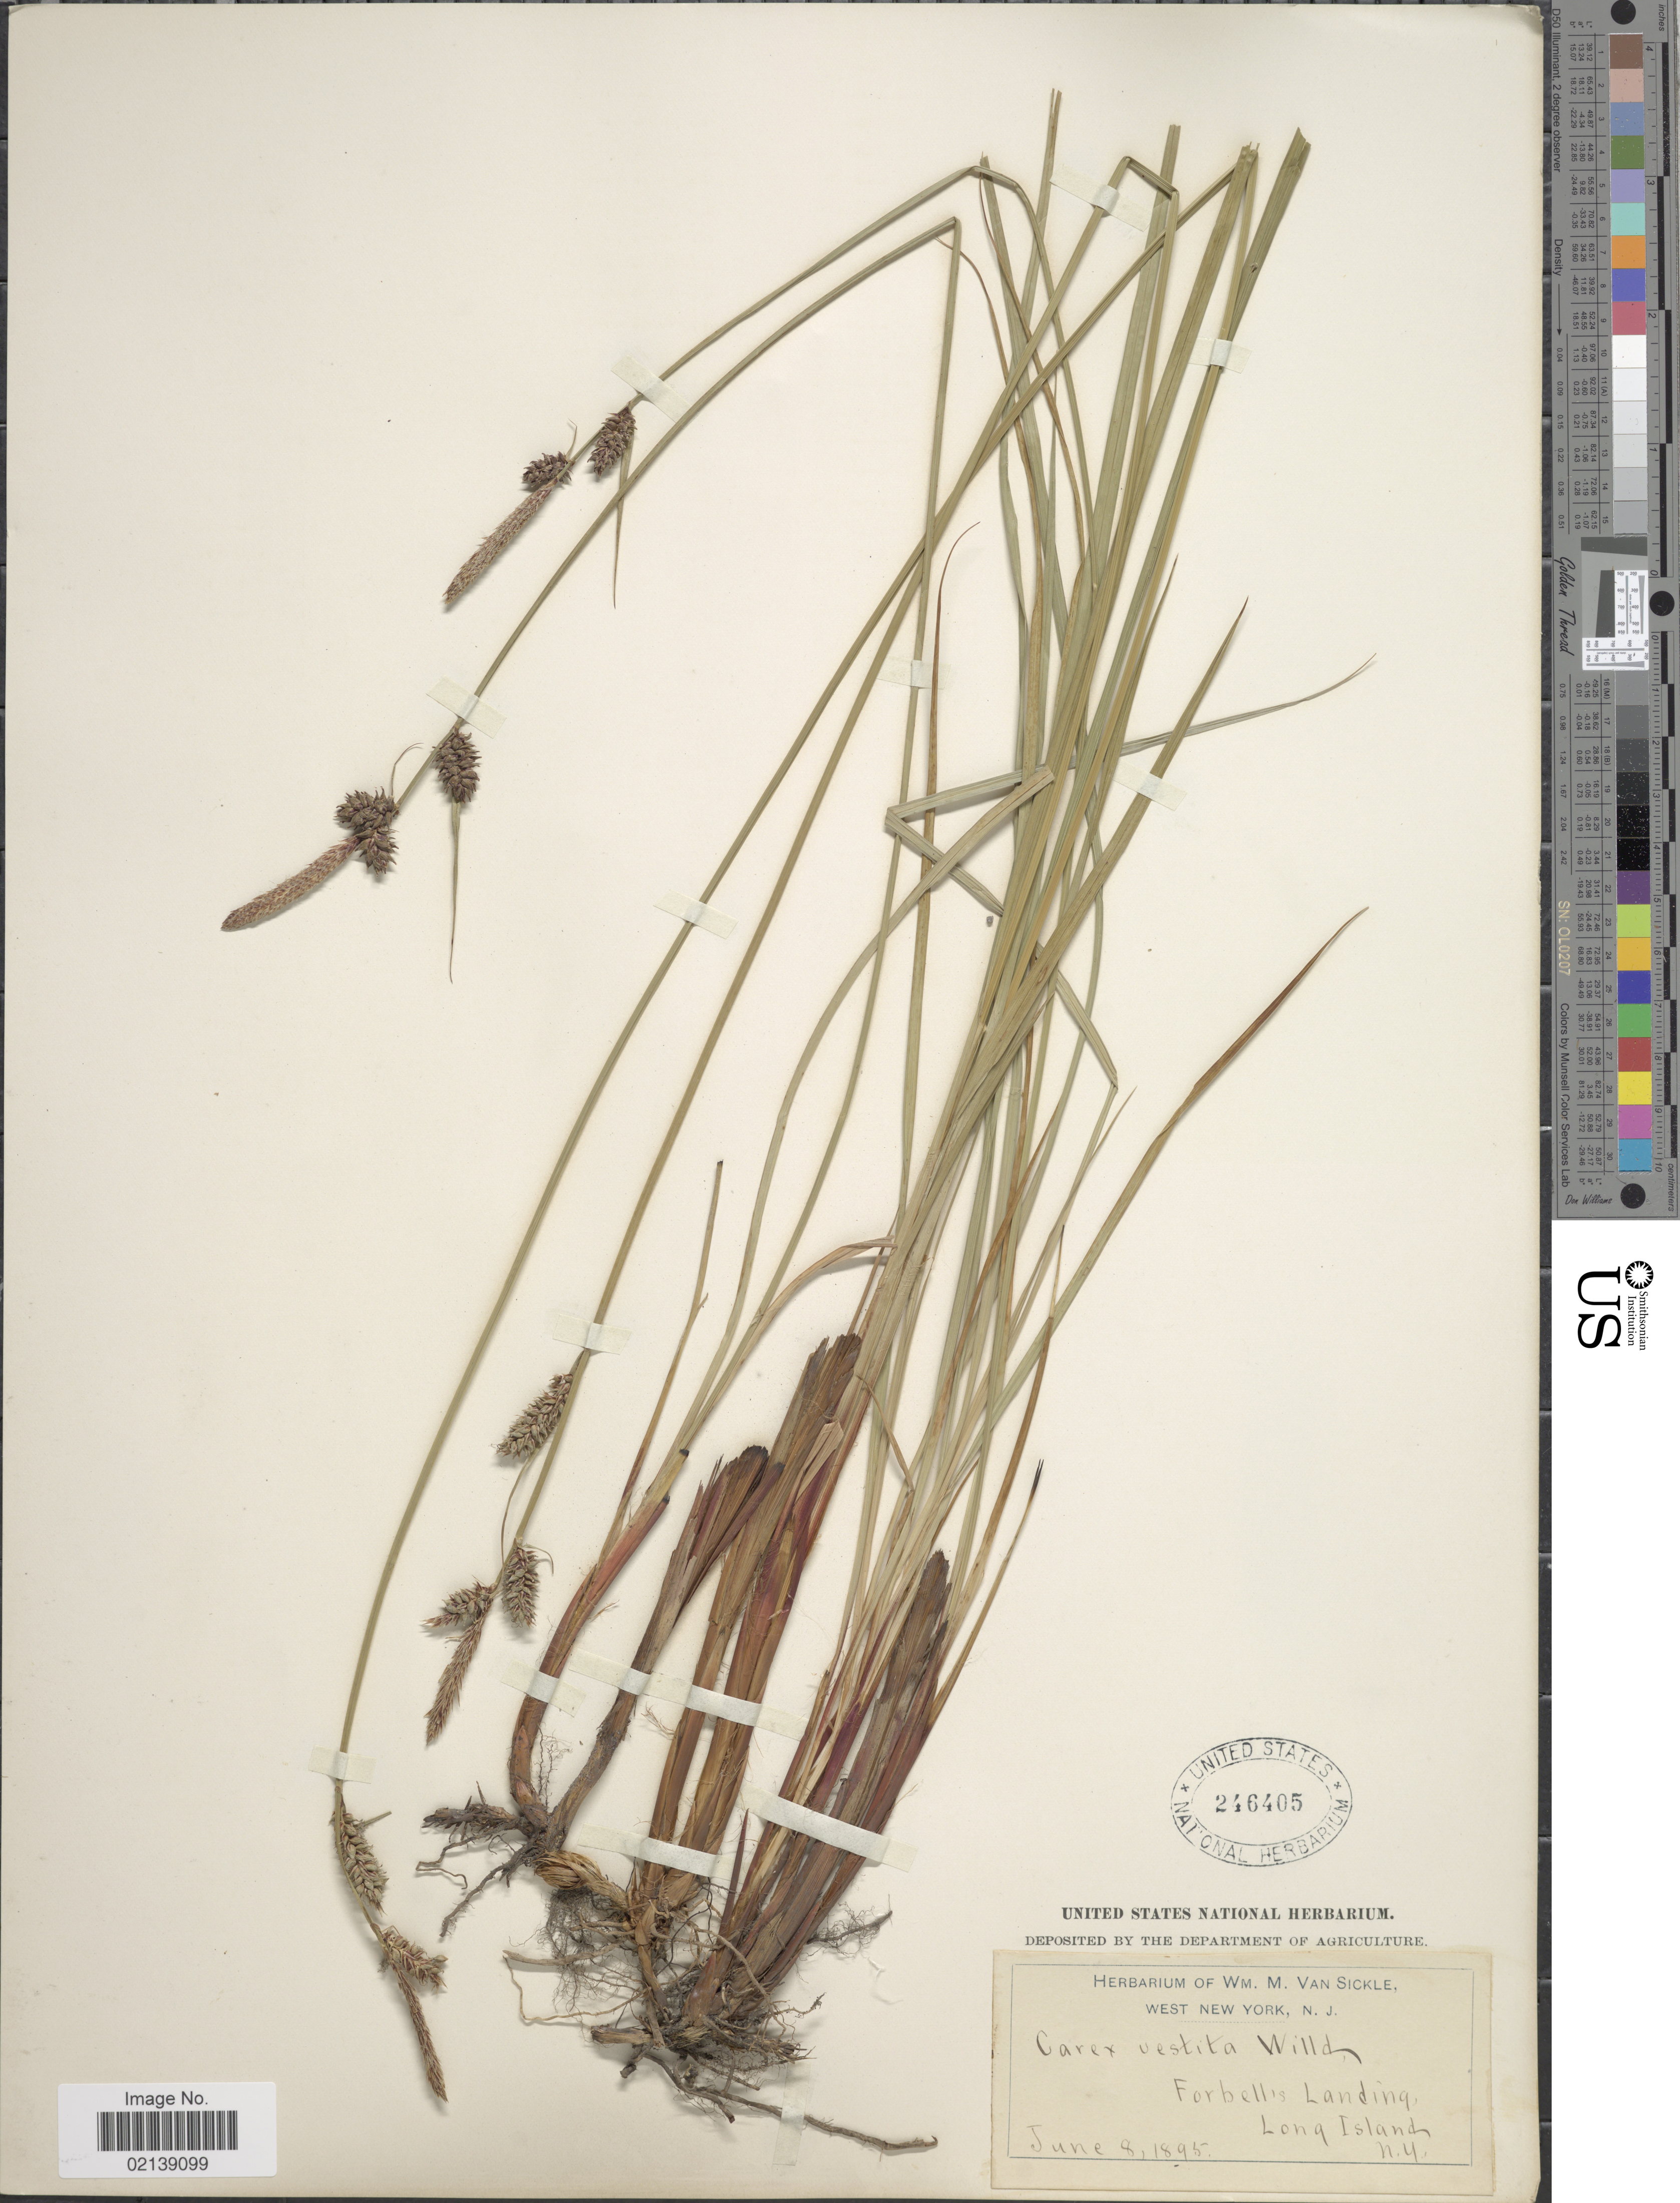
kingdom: Plantae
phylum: Tracheophyta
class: Liliopsida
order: Poales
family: Cyperaceae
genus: Carex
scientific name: Carex vestita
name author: Willd.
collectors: ex herb. Wm. M. Van Sickle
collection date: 1895-06-08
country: United States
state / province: New York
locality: Forbell's Landing, Long Island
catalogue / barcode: US 246405